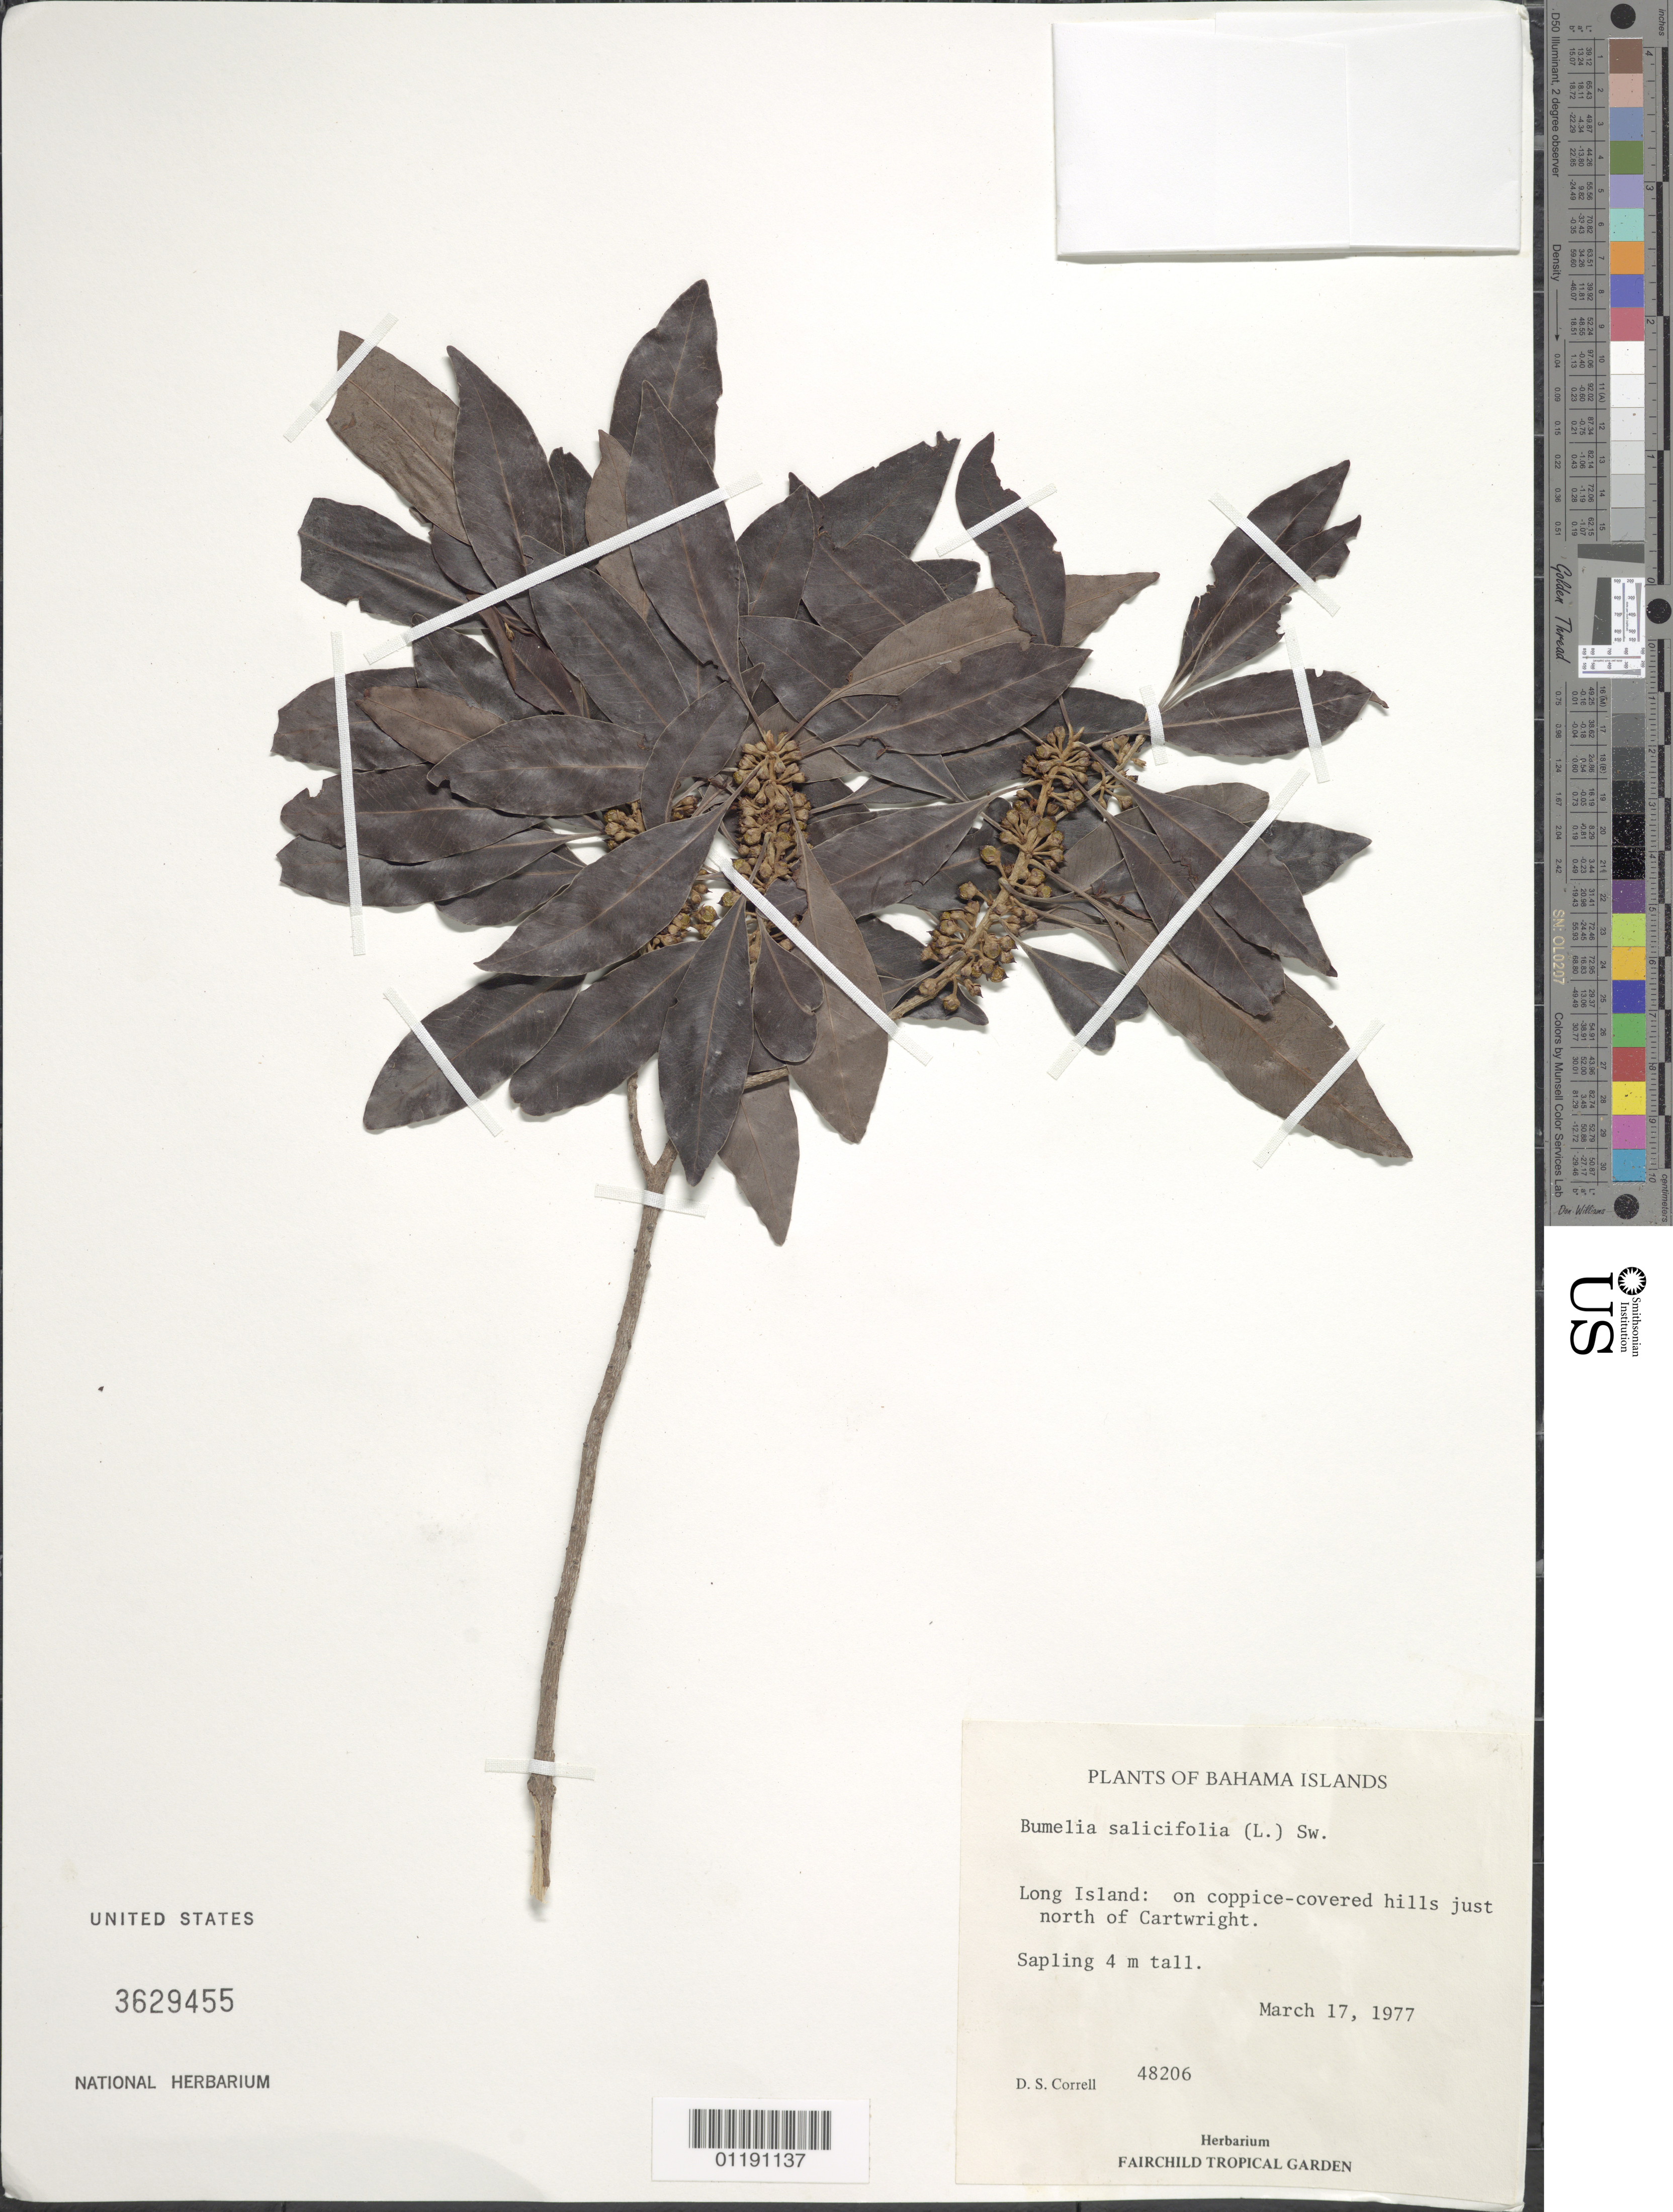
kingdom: Plantae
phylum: Tracheophyta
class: Magnoliopsida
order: Ericales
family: Sapotaceae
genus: Bumelia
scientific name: Bumelia salicifolia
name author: (L.) Sw.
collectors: D. S. Correll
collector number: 48206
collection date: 1977-03-17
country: Bahamas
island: Long Island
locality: On coppice-covered hills just N of Cartwright.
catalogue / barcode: US 3629455